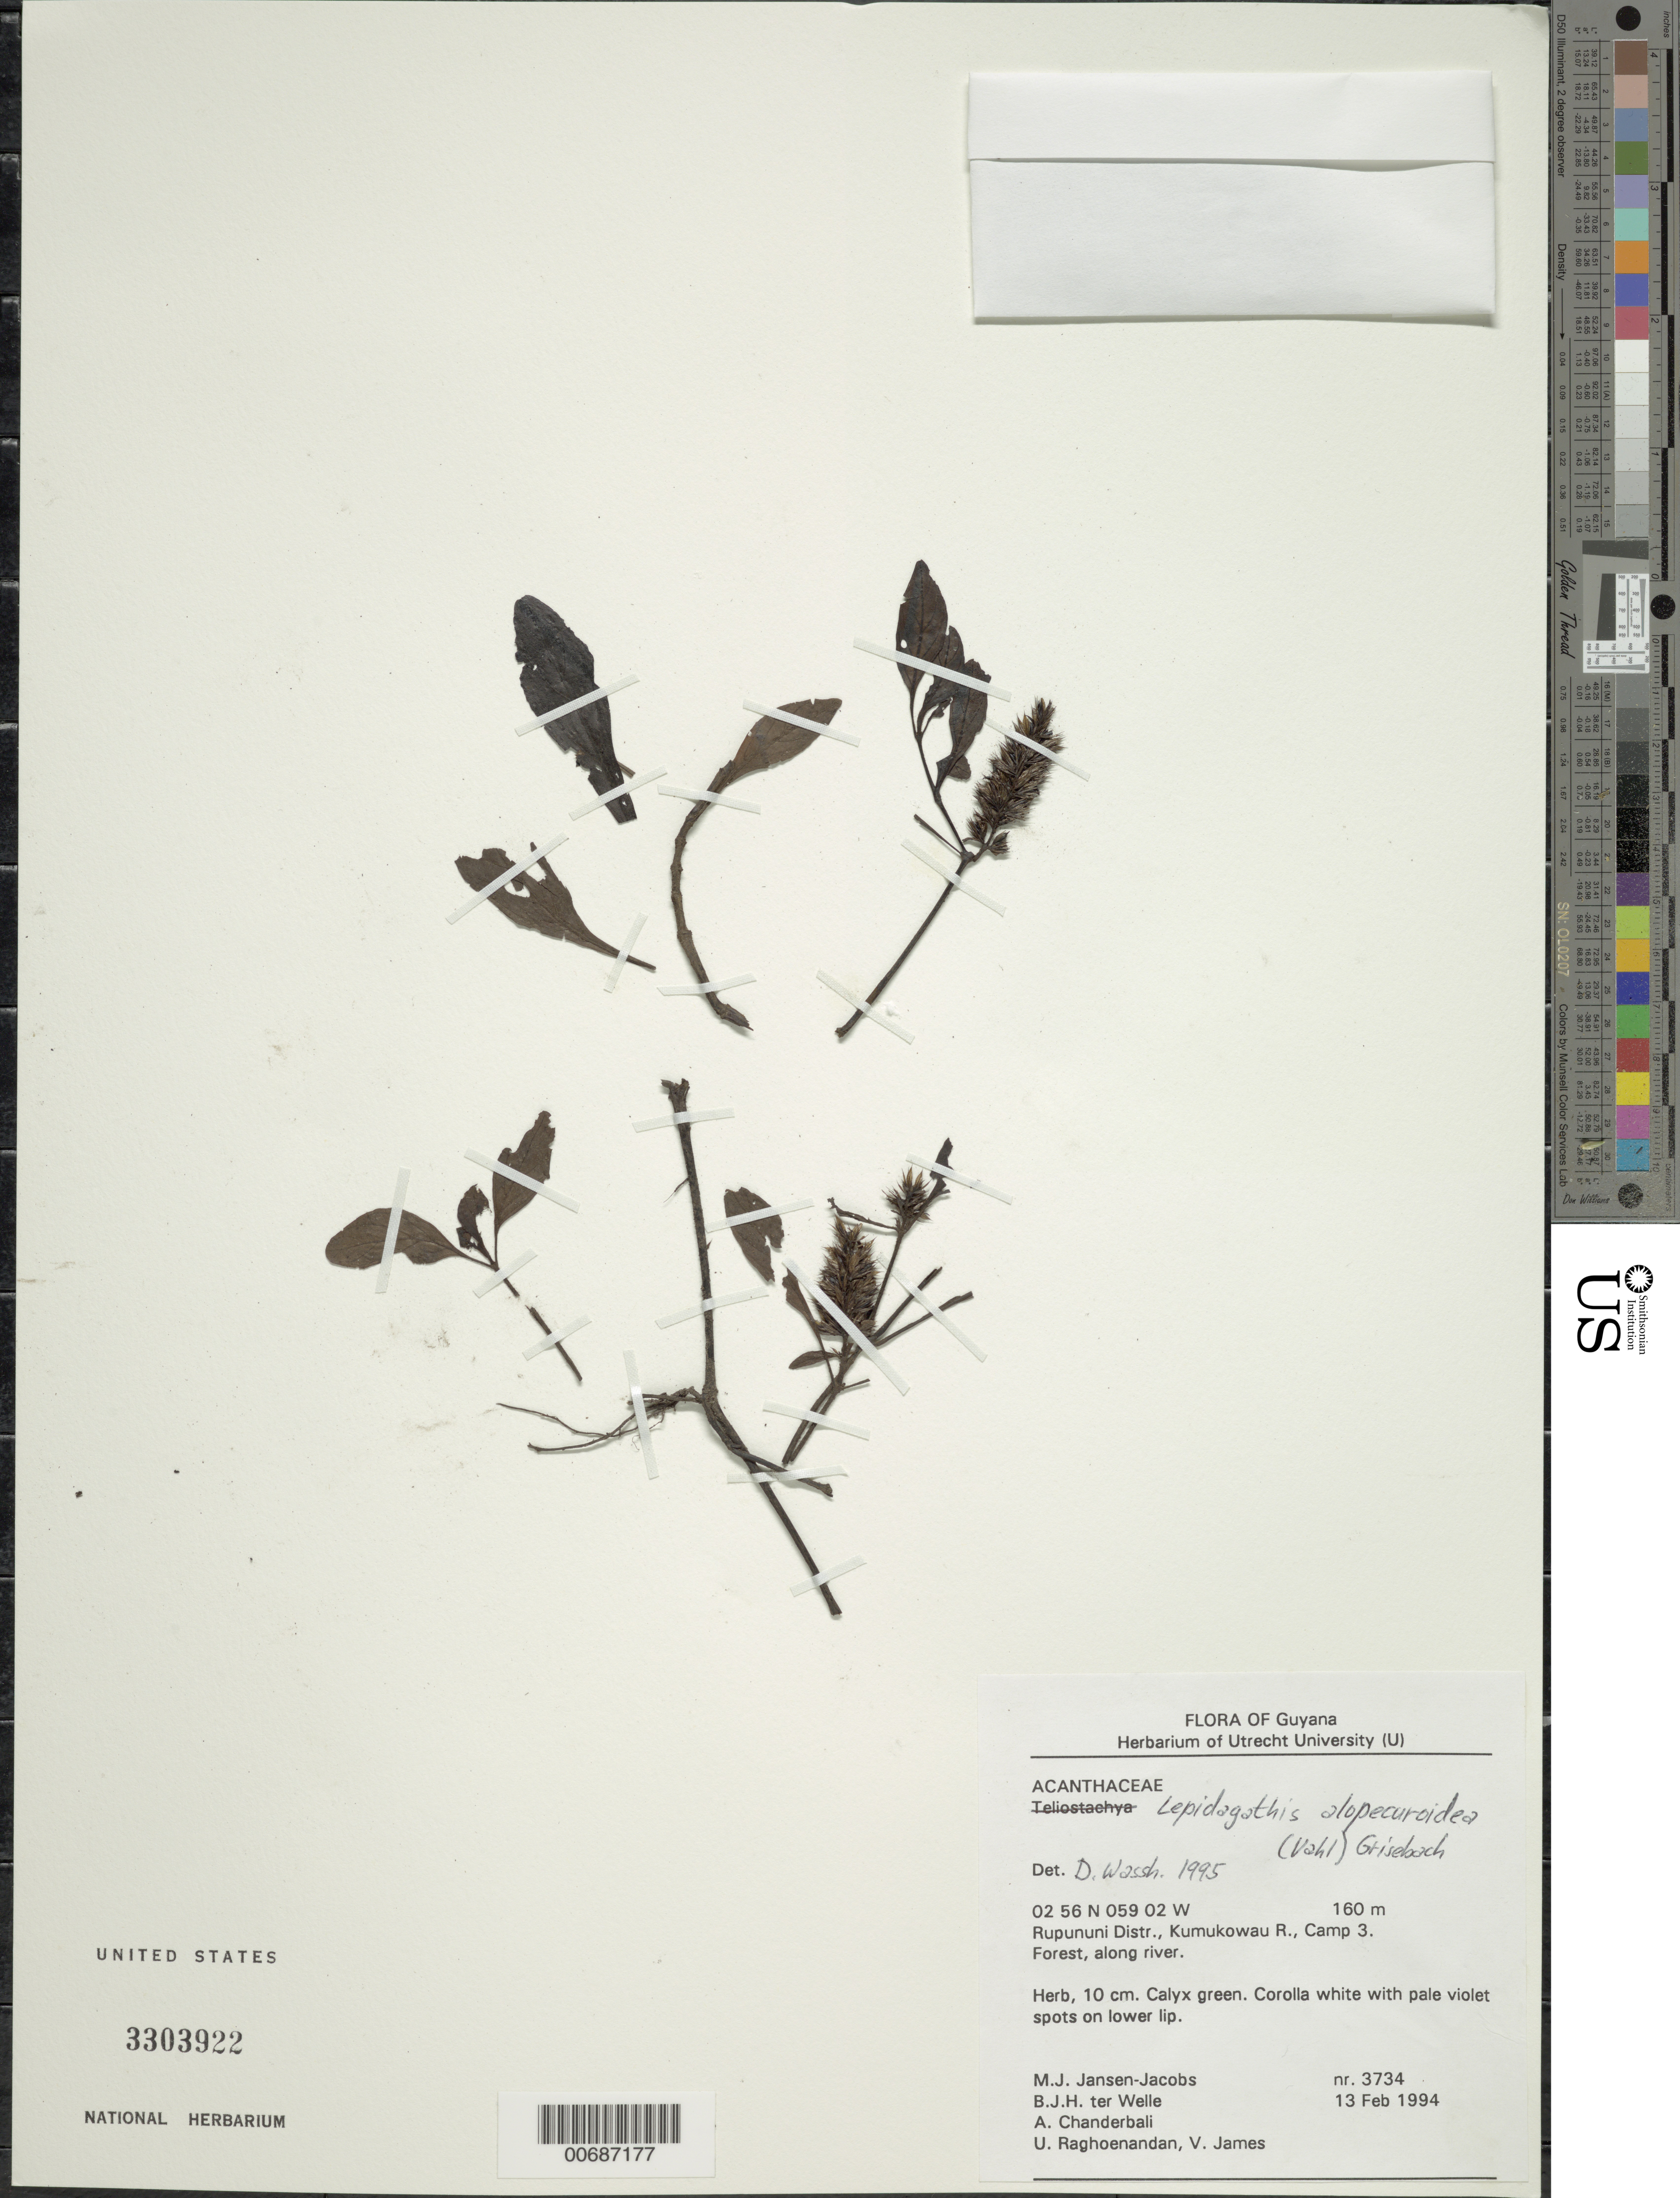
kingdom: Plantae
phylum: Tracheophyta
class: Magnoliopsida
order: Lamiales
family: Acanthaceae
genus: Lepidagathis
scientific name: Lepidagathis alopecuroidea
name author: (Vahl) R. Br. ex Griseb.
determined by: Wasshausen, Dieter C., (BOT), Smithsonian Institution - National Museum of Natural History (UNITED STATES)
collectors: M. J. Jansen-Jacobs, B. Welle, A. S. Chanderbali, U. Raghoenandan & V. James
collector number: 3734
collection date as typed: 13-Feb-94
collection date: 1994-02-13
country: Guyana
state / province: U. Takutu-U. Essequibo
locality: Kumukowau R., Camp 3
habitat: Forest, along river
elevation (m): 160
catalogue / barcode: US 3303922